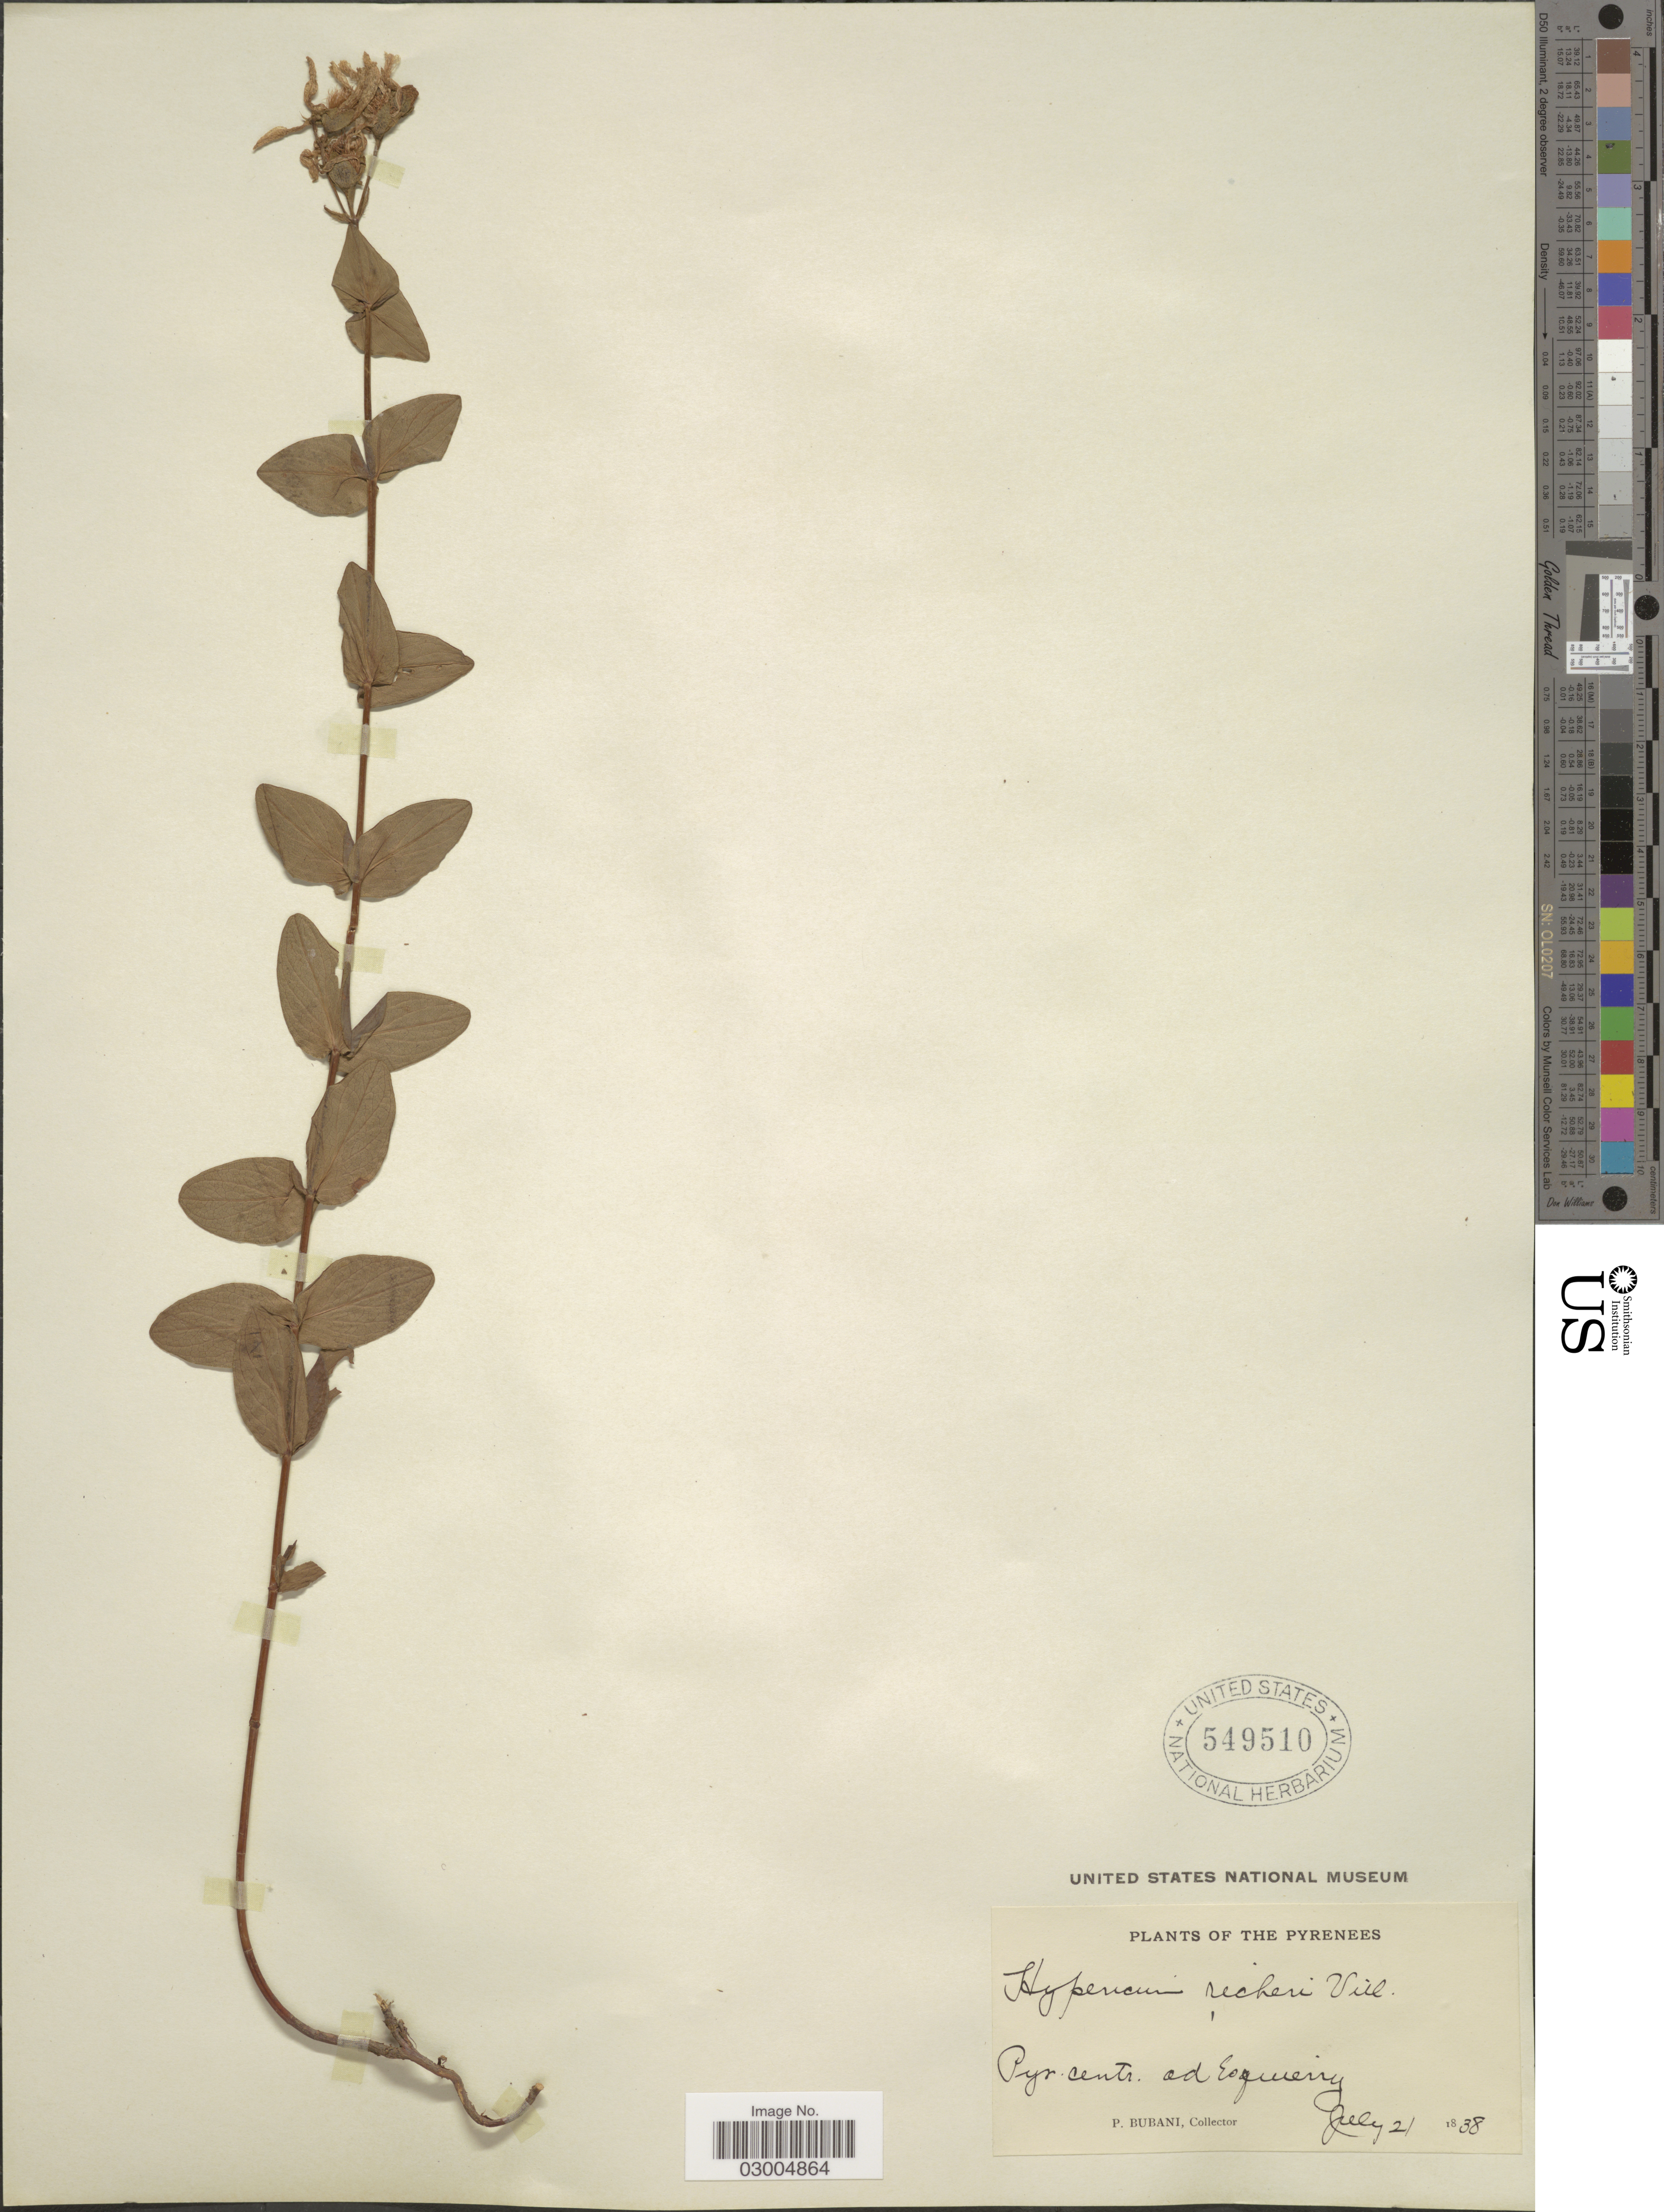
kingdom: Plantae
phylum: Tracheophyta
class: Magnoliopsida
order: Malpighiales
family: Hypericaceae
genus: Hypericum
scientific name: Hypericum richeri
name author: Vill.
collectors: P. Bubani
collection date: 1838-07-21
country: France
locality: The Pyrenees. Pyr. centr. ad Esquierry.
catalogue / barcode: US 549510